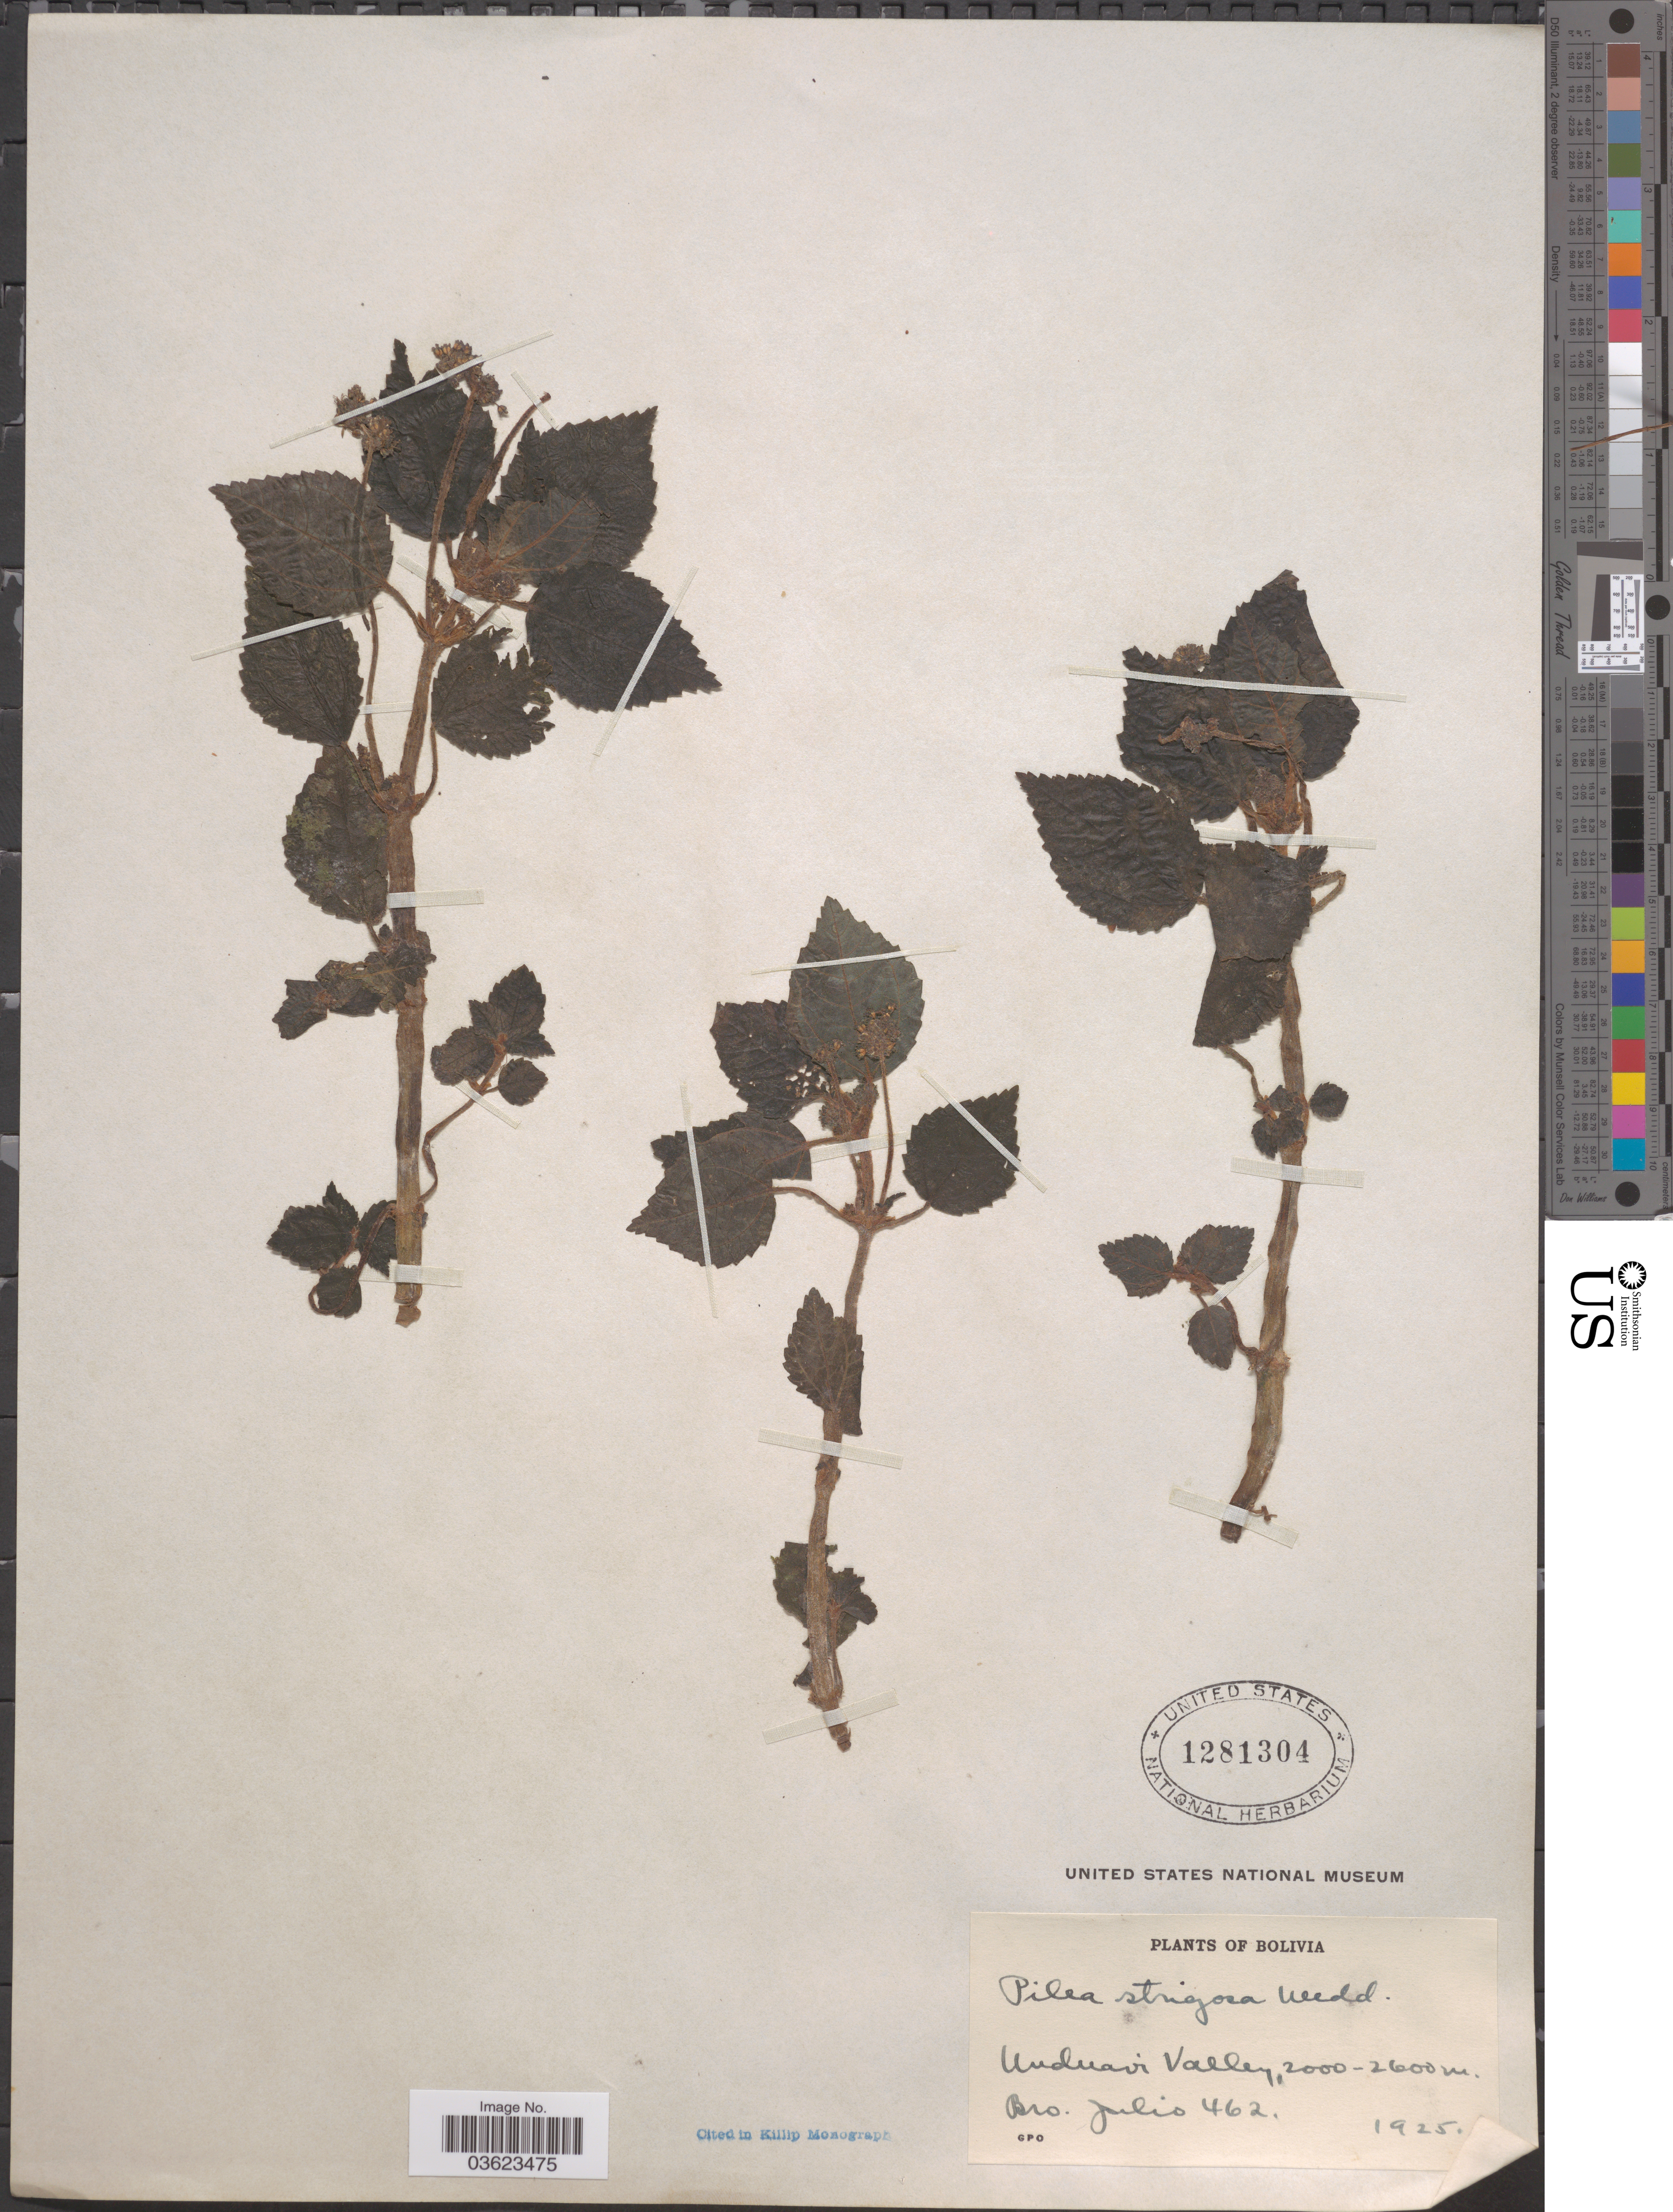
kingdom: Plantae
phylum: Tracheophyta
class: Magnoliopsida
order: Rosales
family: Urticaceae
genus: Pilea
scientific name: Pilea strigosa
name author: Wedd.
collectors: Bro. Julio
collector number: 462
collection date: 1925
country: Bolivia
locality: Unduavi Valley.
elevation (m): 2000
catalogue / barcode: US 1281304